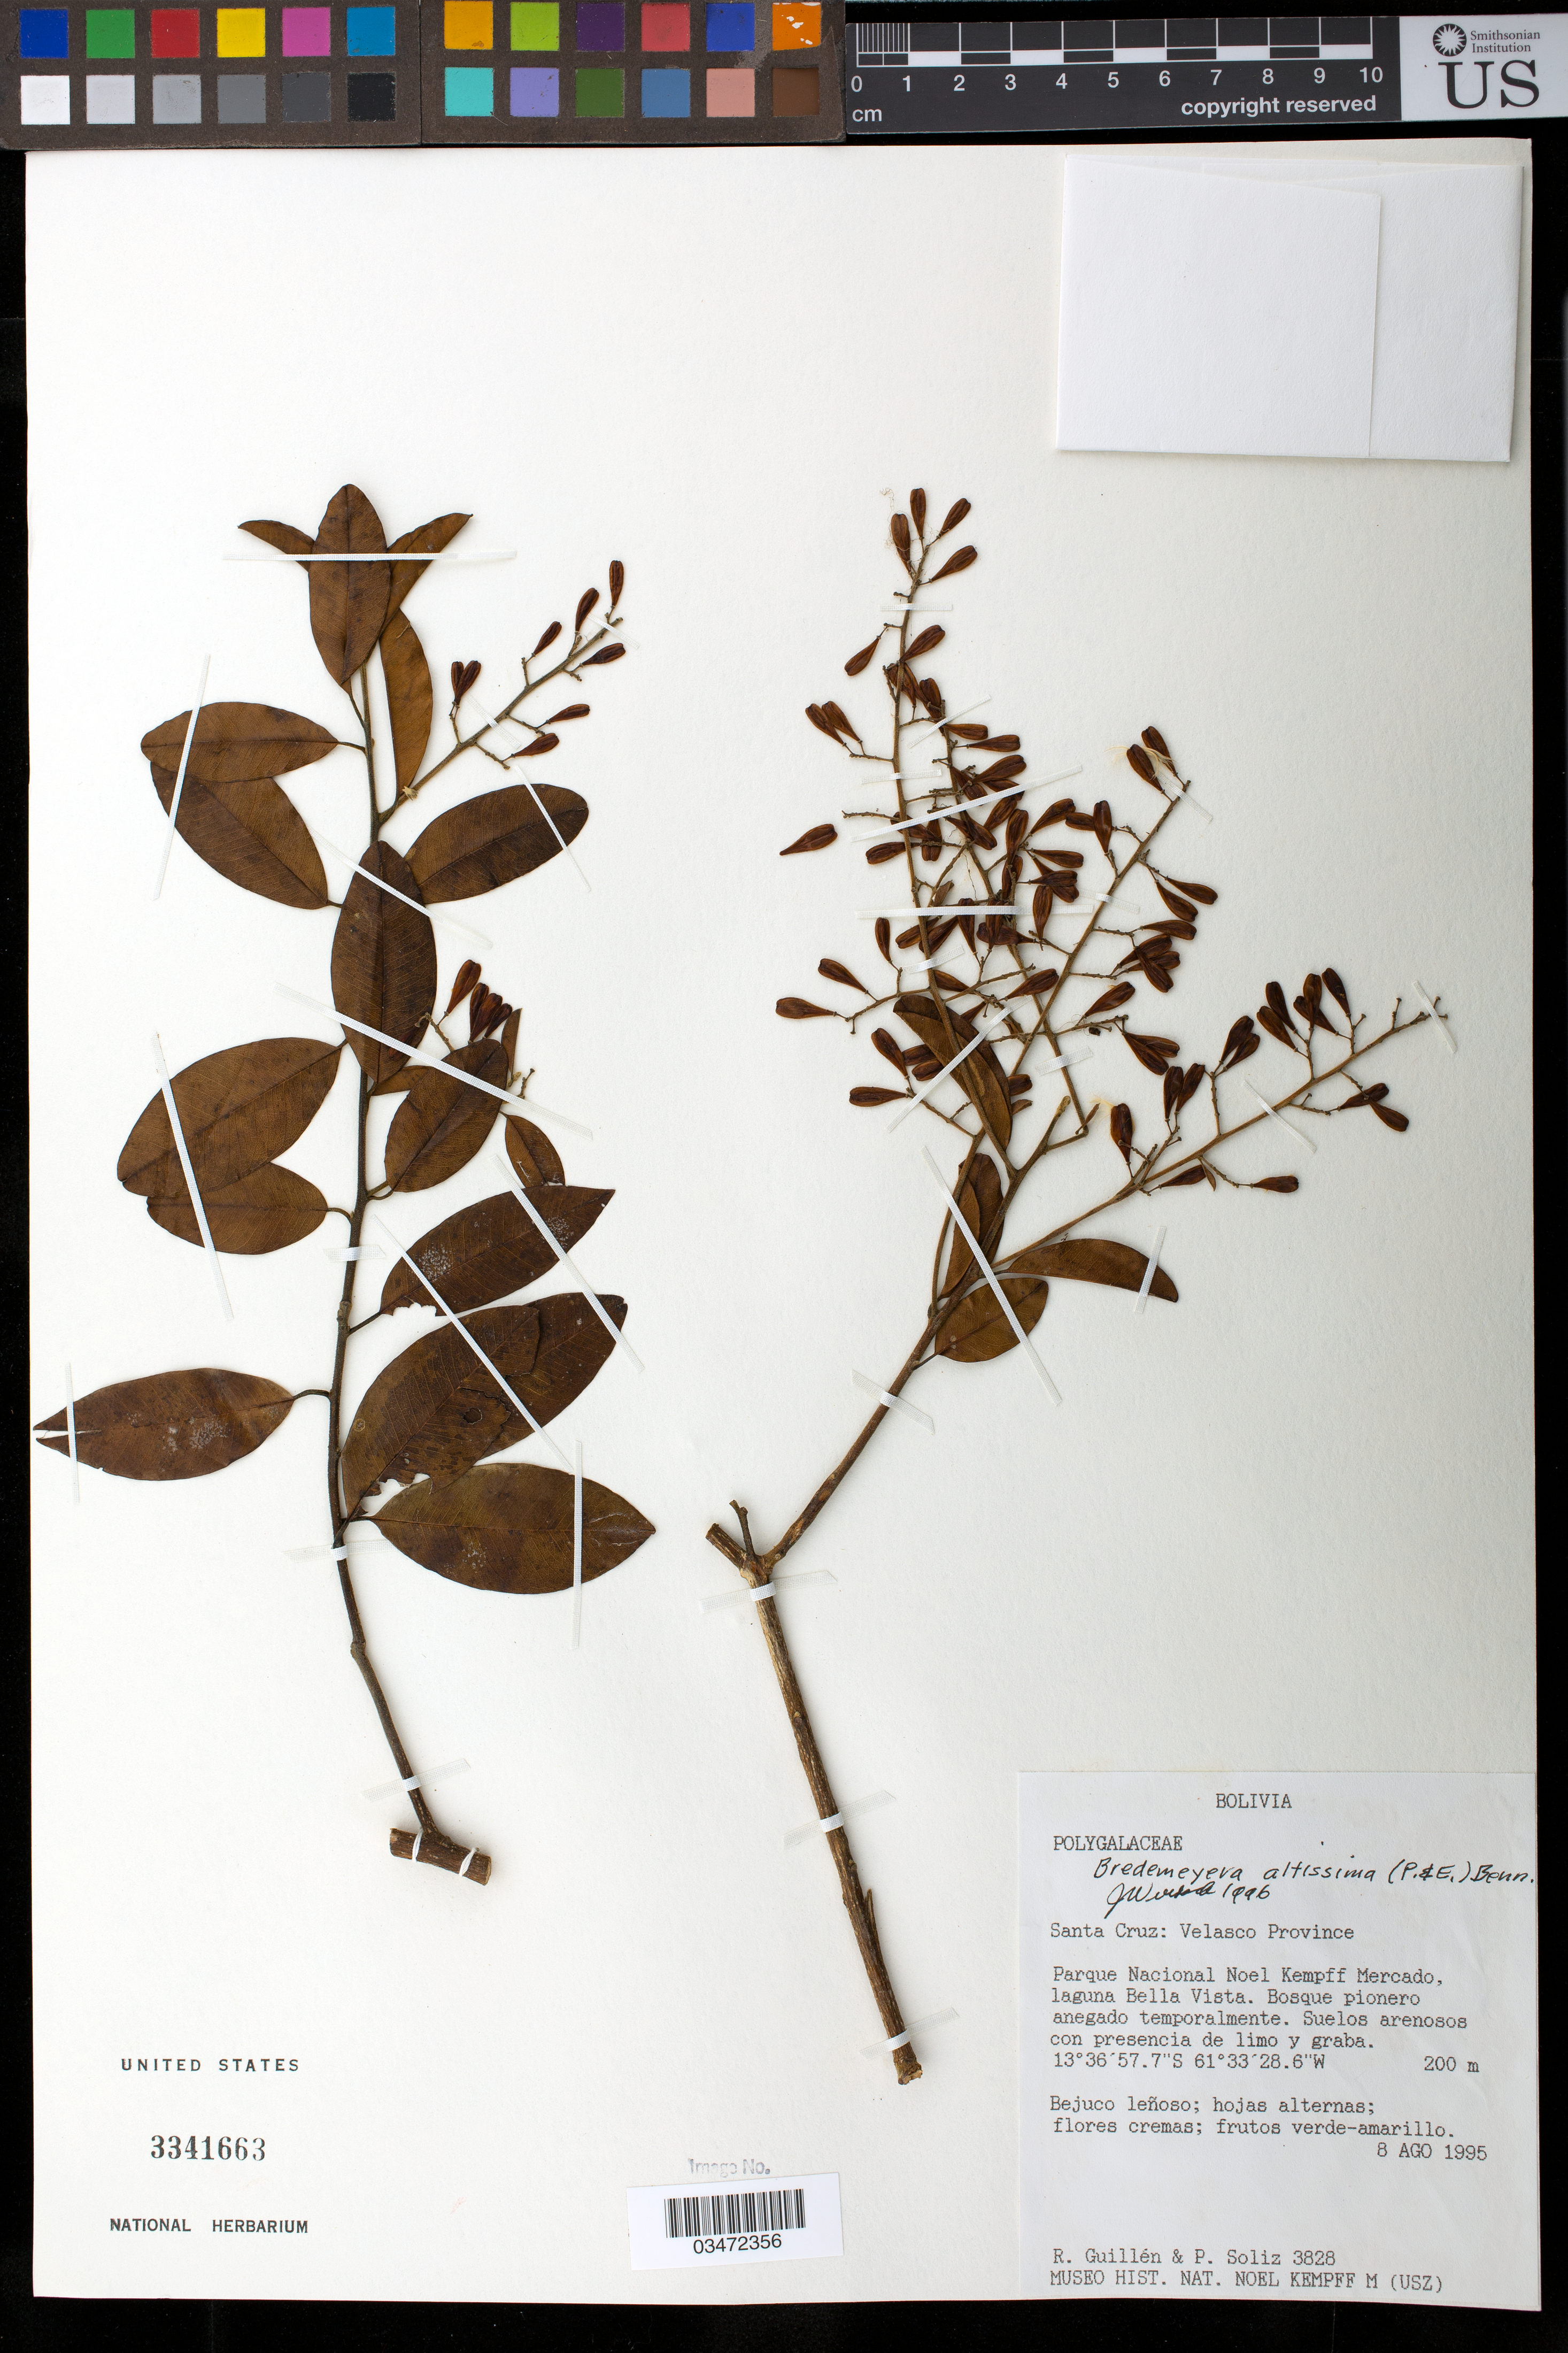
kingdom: Plantae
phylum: Tracheophyta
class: Magnoliopsida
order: Fabales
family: Polygalaceae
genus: Bredemeyera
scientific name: Bredemeyera altissima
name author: (Poepp.) A.W. Benn.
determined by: Wurdack, John J., (US), US (UNITED STATES)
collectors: R. Guillén V. & P. Soliz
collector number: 3828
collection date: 1885-08-08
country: Bolivia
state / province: Santa Cruz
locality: Velasco Province. Parque Nacional Noel Kempff Mercado, Laguna Bella Vista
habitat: Bosque pionero anegado temporalmente. Suelos arenosos con prescencia de limo y graba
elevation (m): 200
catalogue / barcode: US 3341663